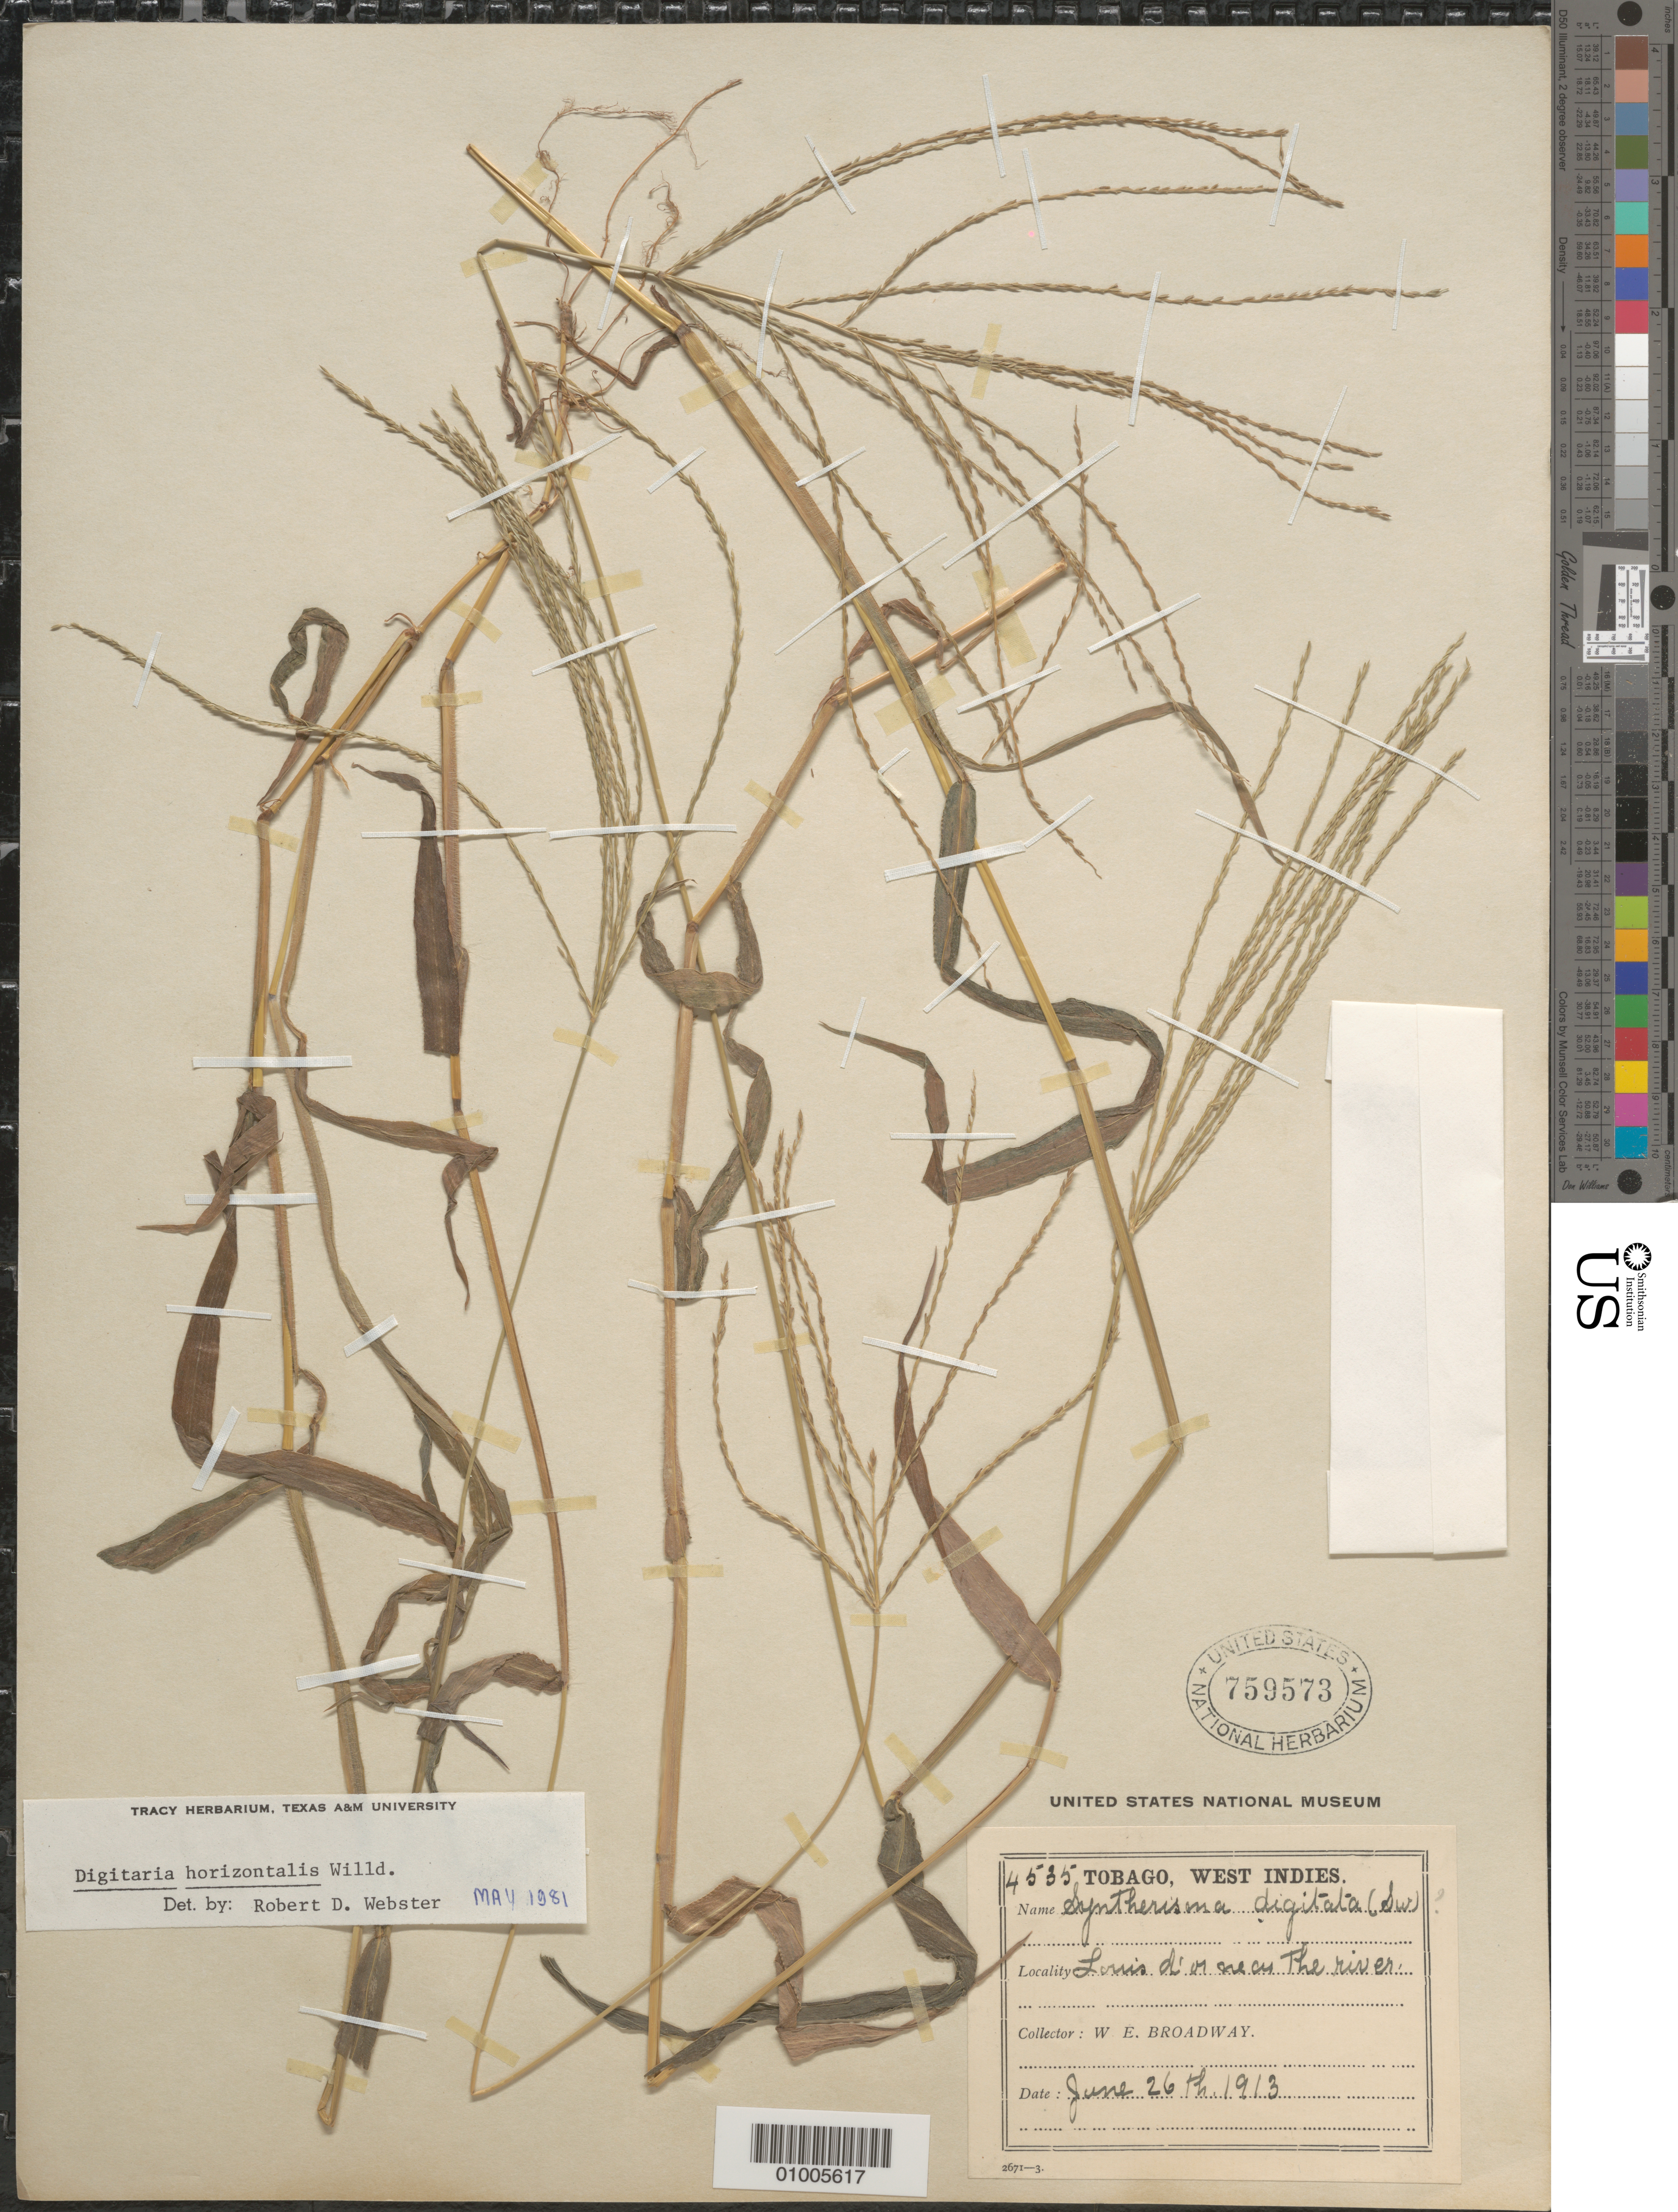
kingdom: Plantae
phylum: Tracheophyta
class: Liliopsida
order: Poales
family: Poaceae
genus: Digitaria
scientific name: Digitaria horizontalis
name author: Willd.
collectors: W. E. Broadway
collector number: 4535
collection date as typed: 26 Jun 1913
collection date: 1913-06-26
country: Trinidad and Tobago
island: Tobago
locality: Near the river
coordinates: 0 N, 0 E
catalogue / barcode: US 759573